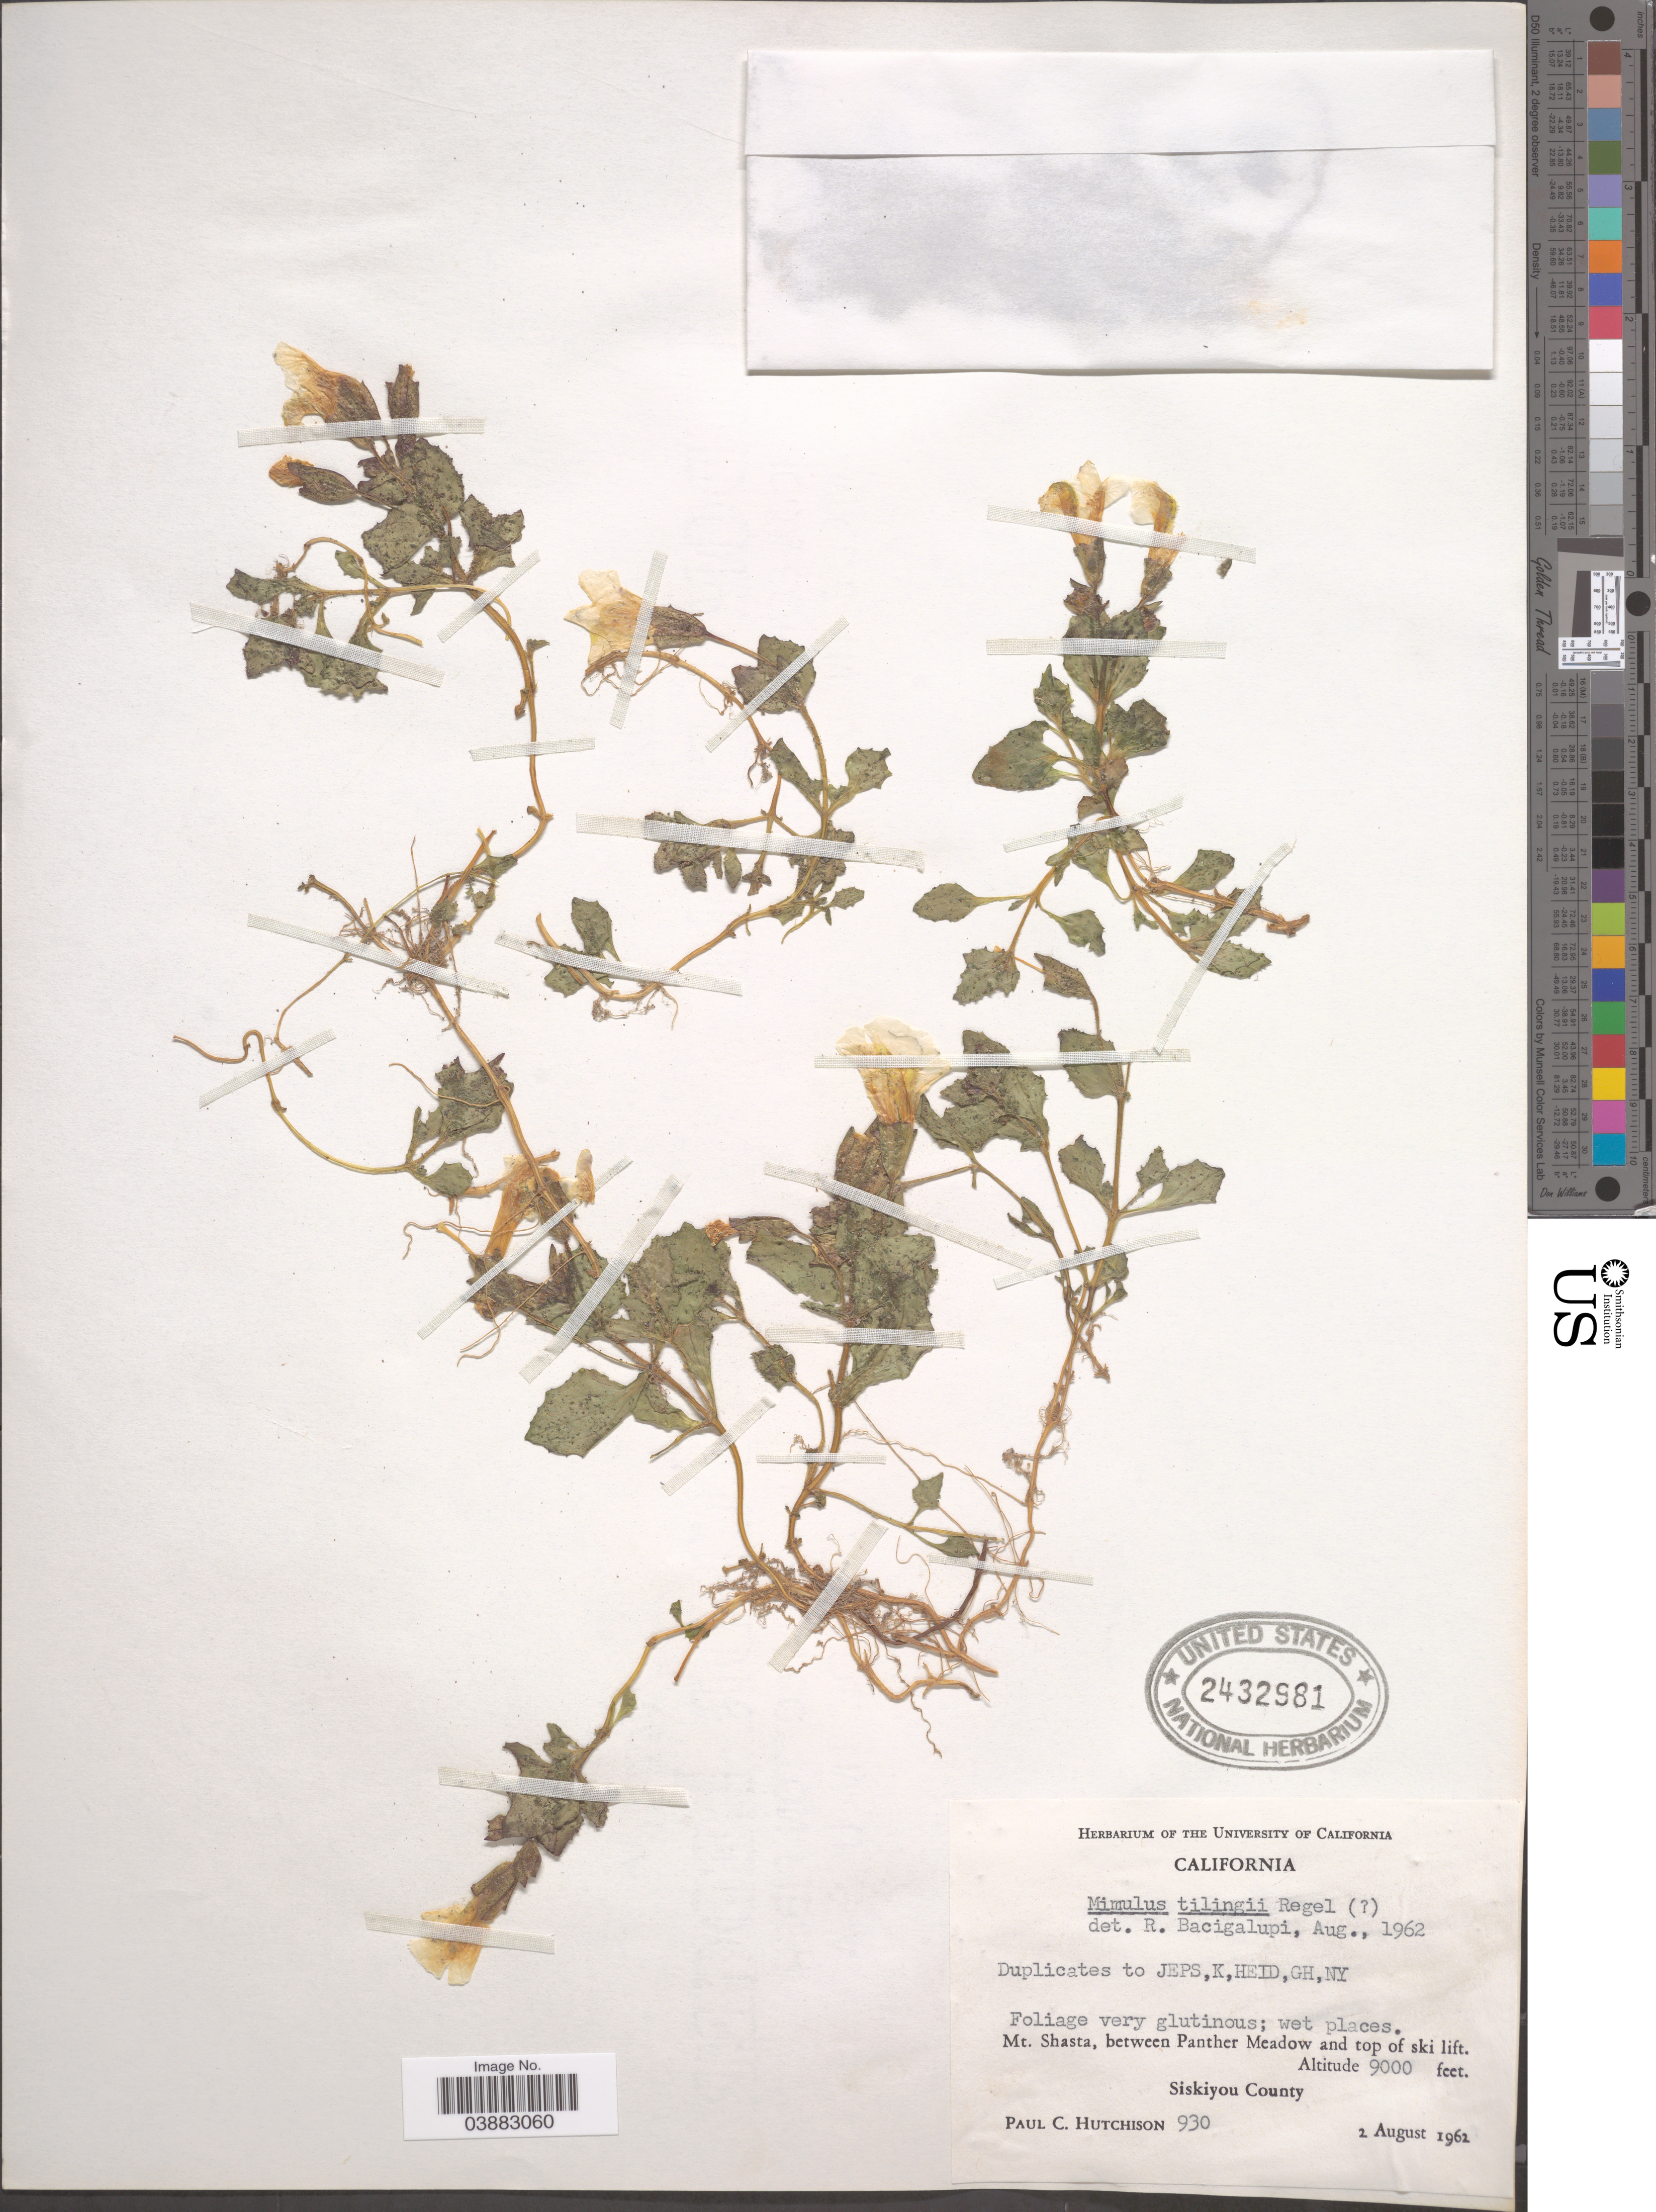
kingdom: Plantae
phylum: Tracheophyta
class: Magnoliopsida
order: Lamiales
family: Phrymaceae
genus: Mimulus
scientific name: Mimulus tilingii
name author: Regel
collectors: P. C. Hutchison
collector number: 930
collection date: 1962-08-02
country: United States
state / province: California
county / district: Siskiyou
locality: Mt. Shasta, between Panther Meadow and top of ski lift. Siskiyou County.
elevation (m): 2743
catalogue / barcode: US 2432981